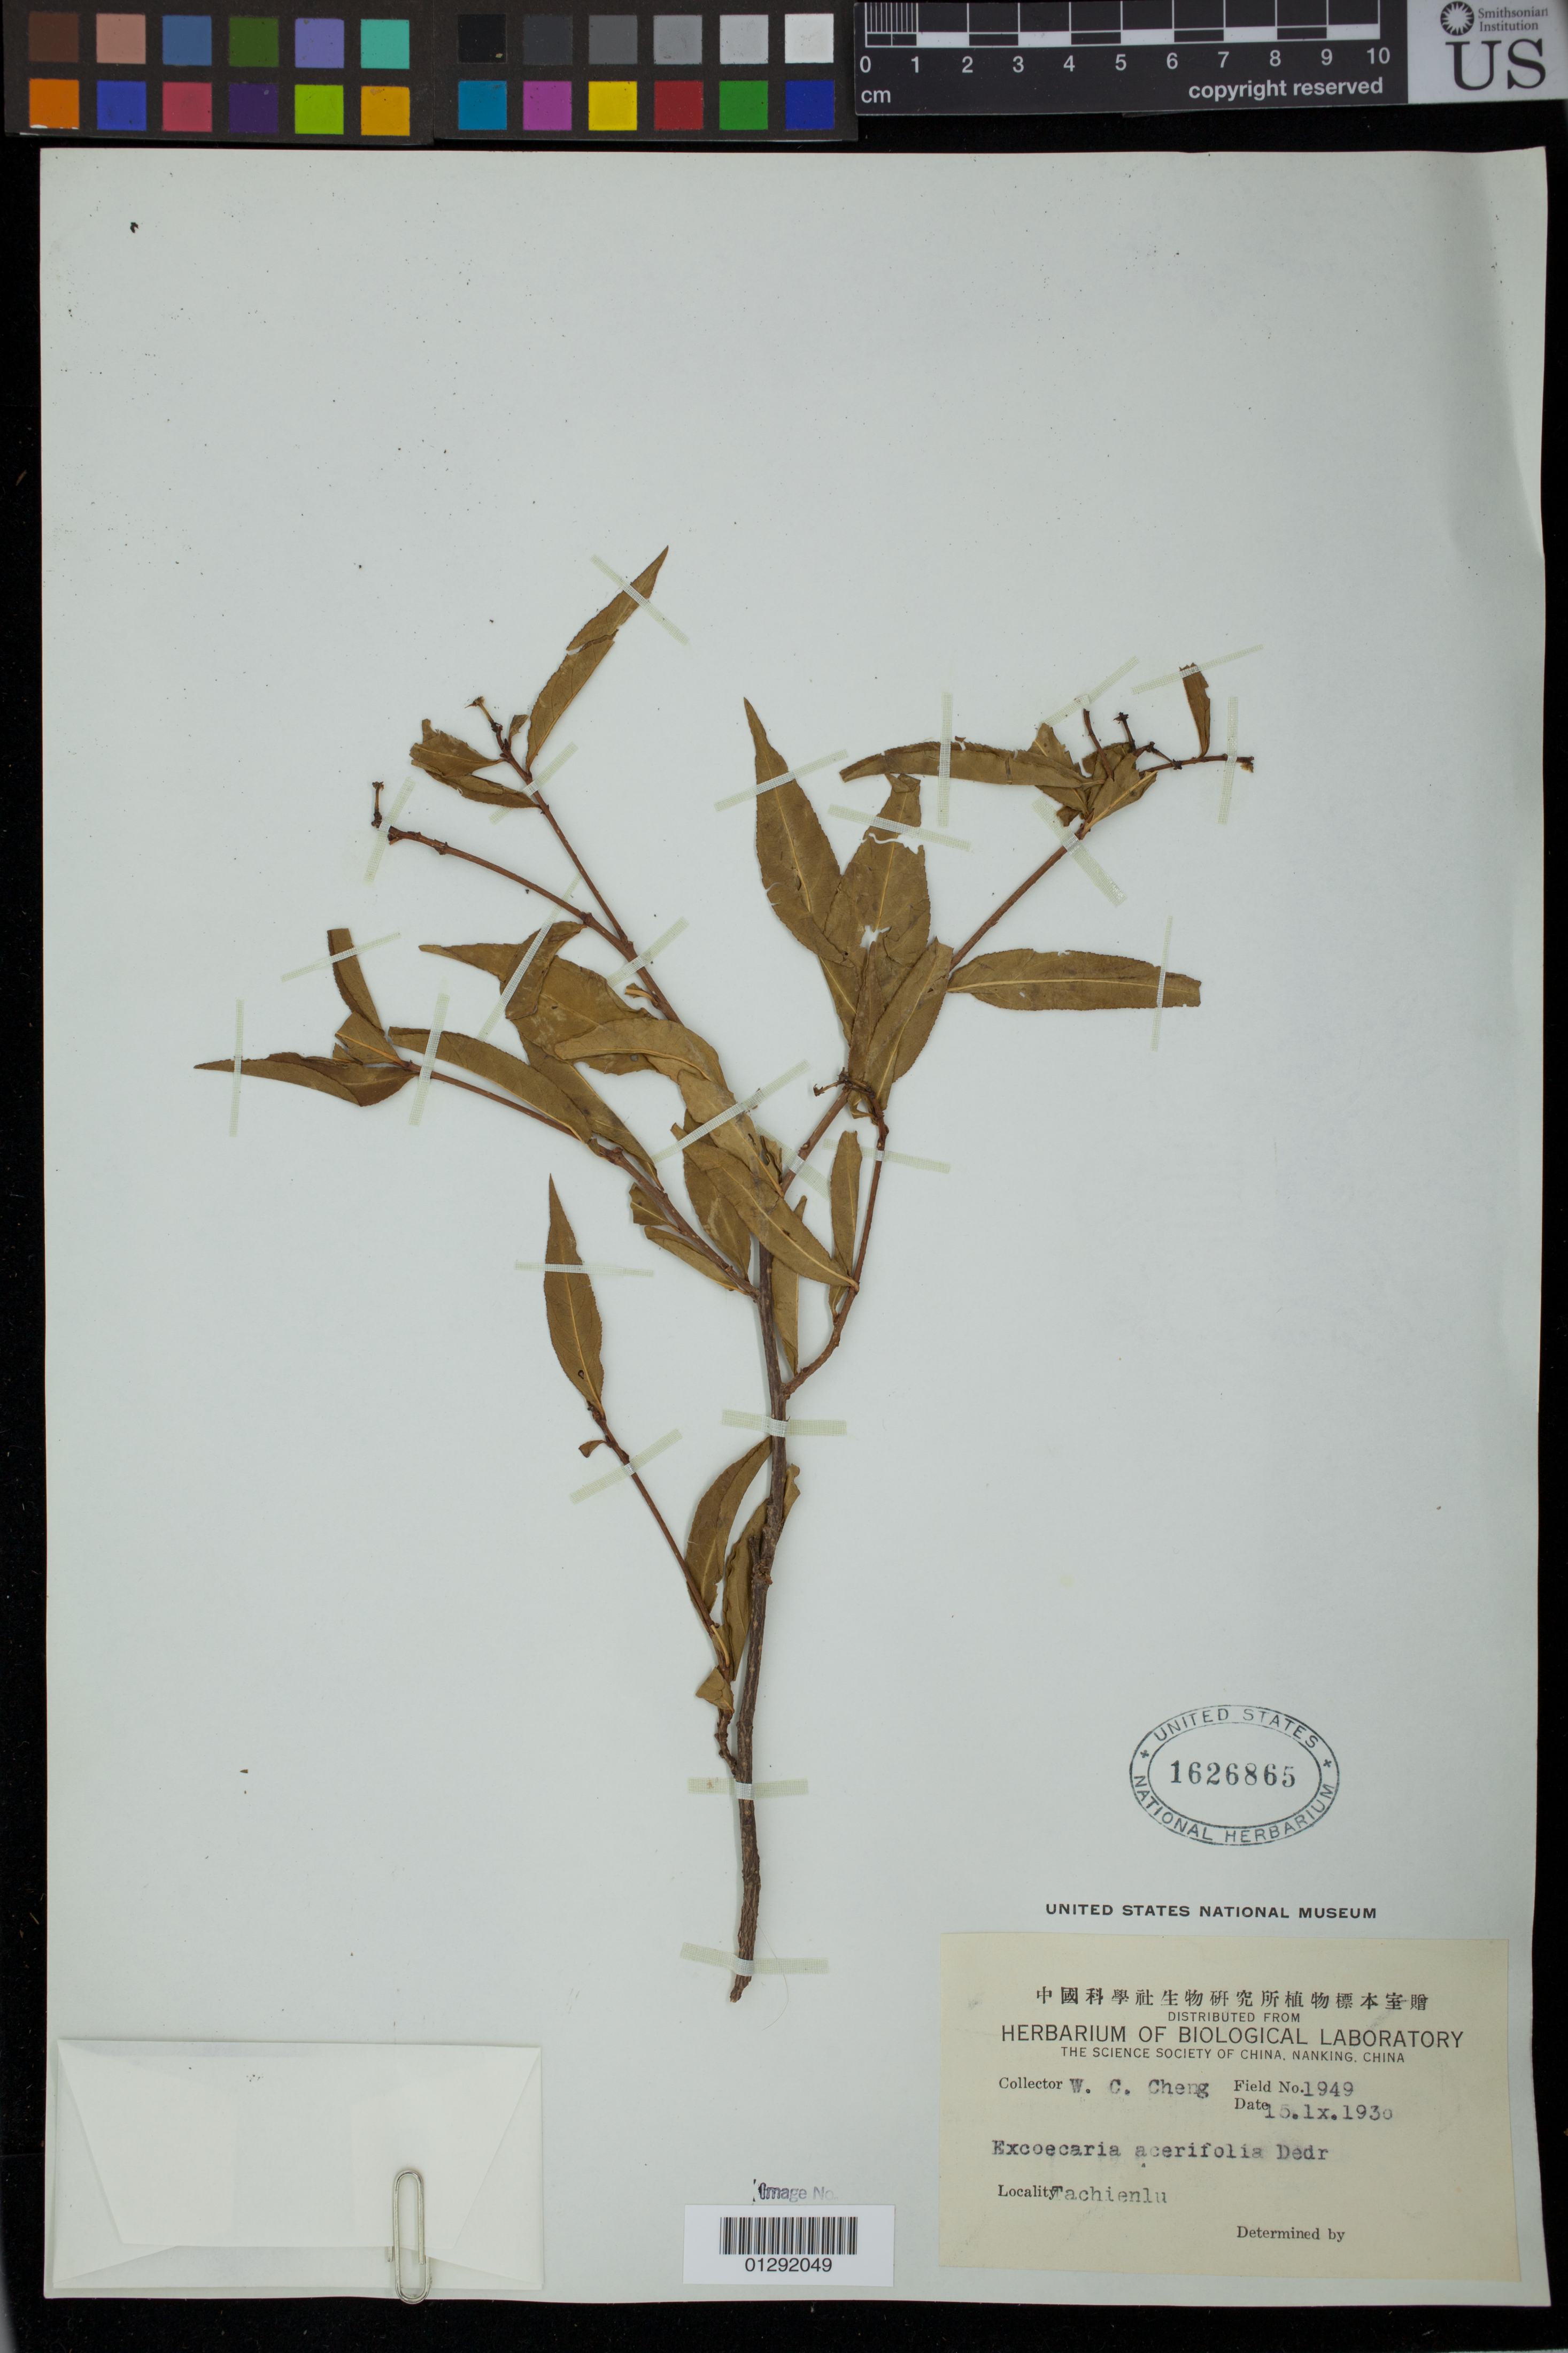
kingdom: Plantae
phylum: Tracheophyta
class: Magnoliopsida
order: Malpighiales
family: Euphorbiaceae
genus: Excoecaria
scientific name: Excoecaria acerifolia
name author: Didr.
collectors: W. C. Cheng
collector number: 1949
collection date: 1930-09-15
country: China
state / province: Sichuan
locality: tachienlu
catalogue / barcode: US 1626865